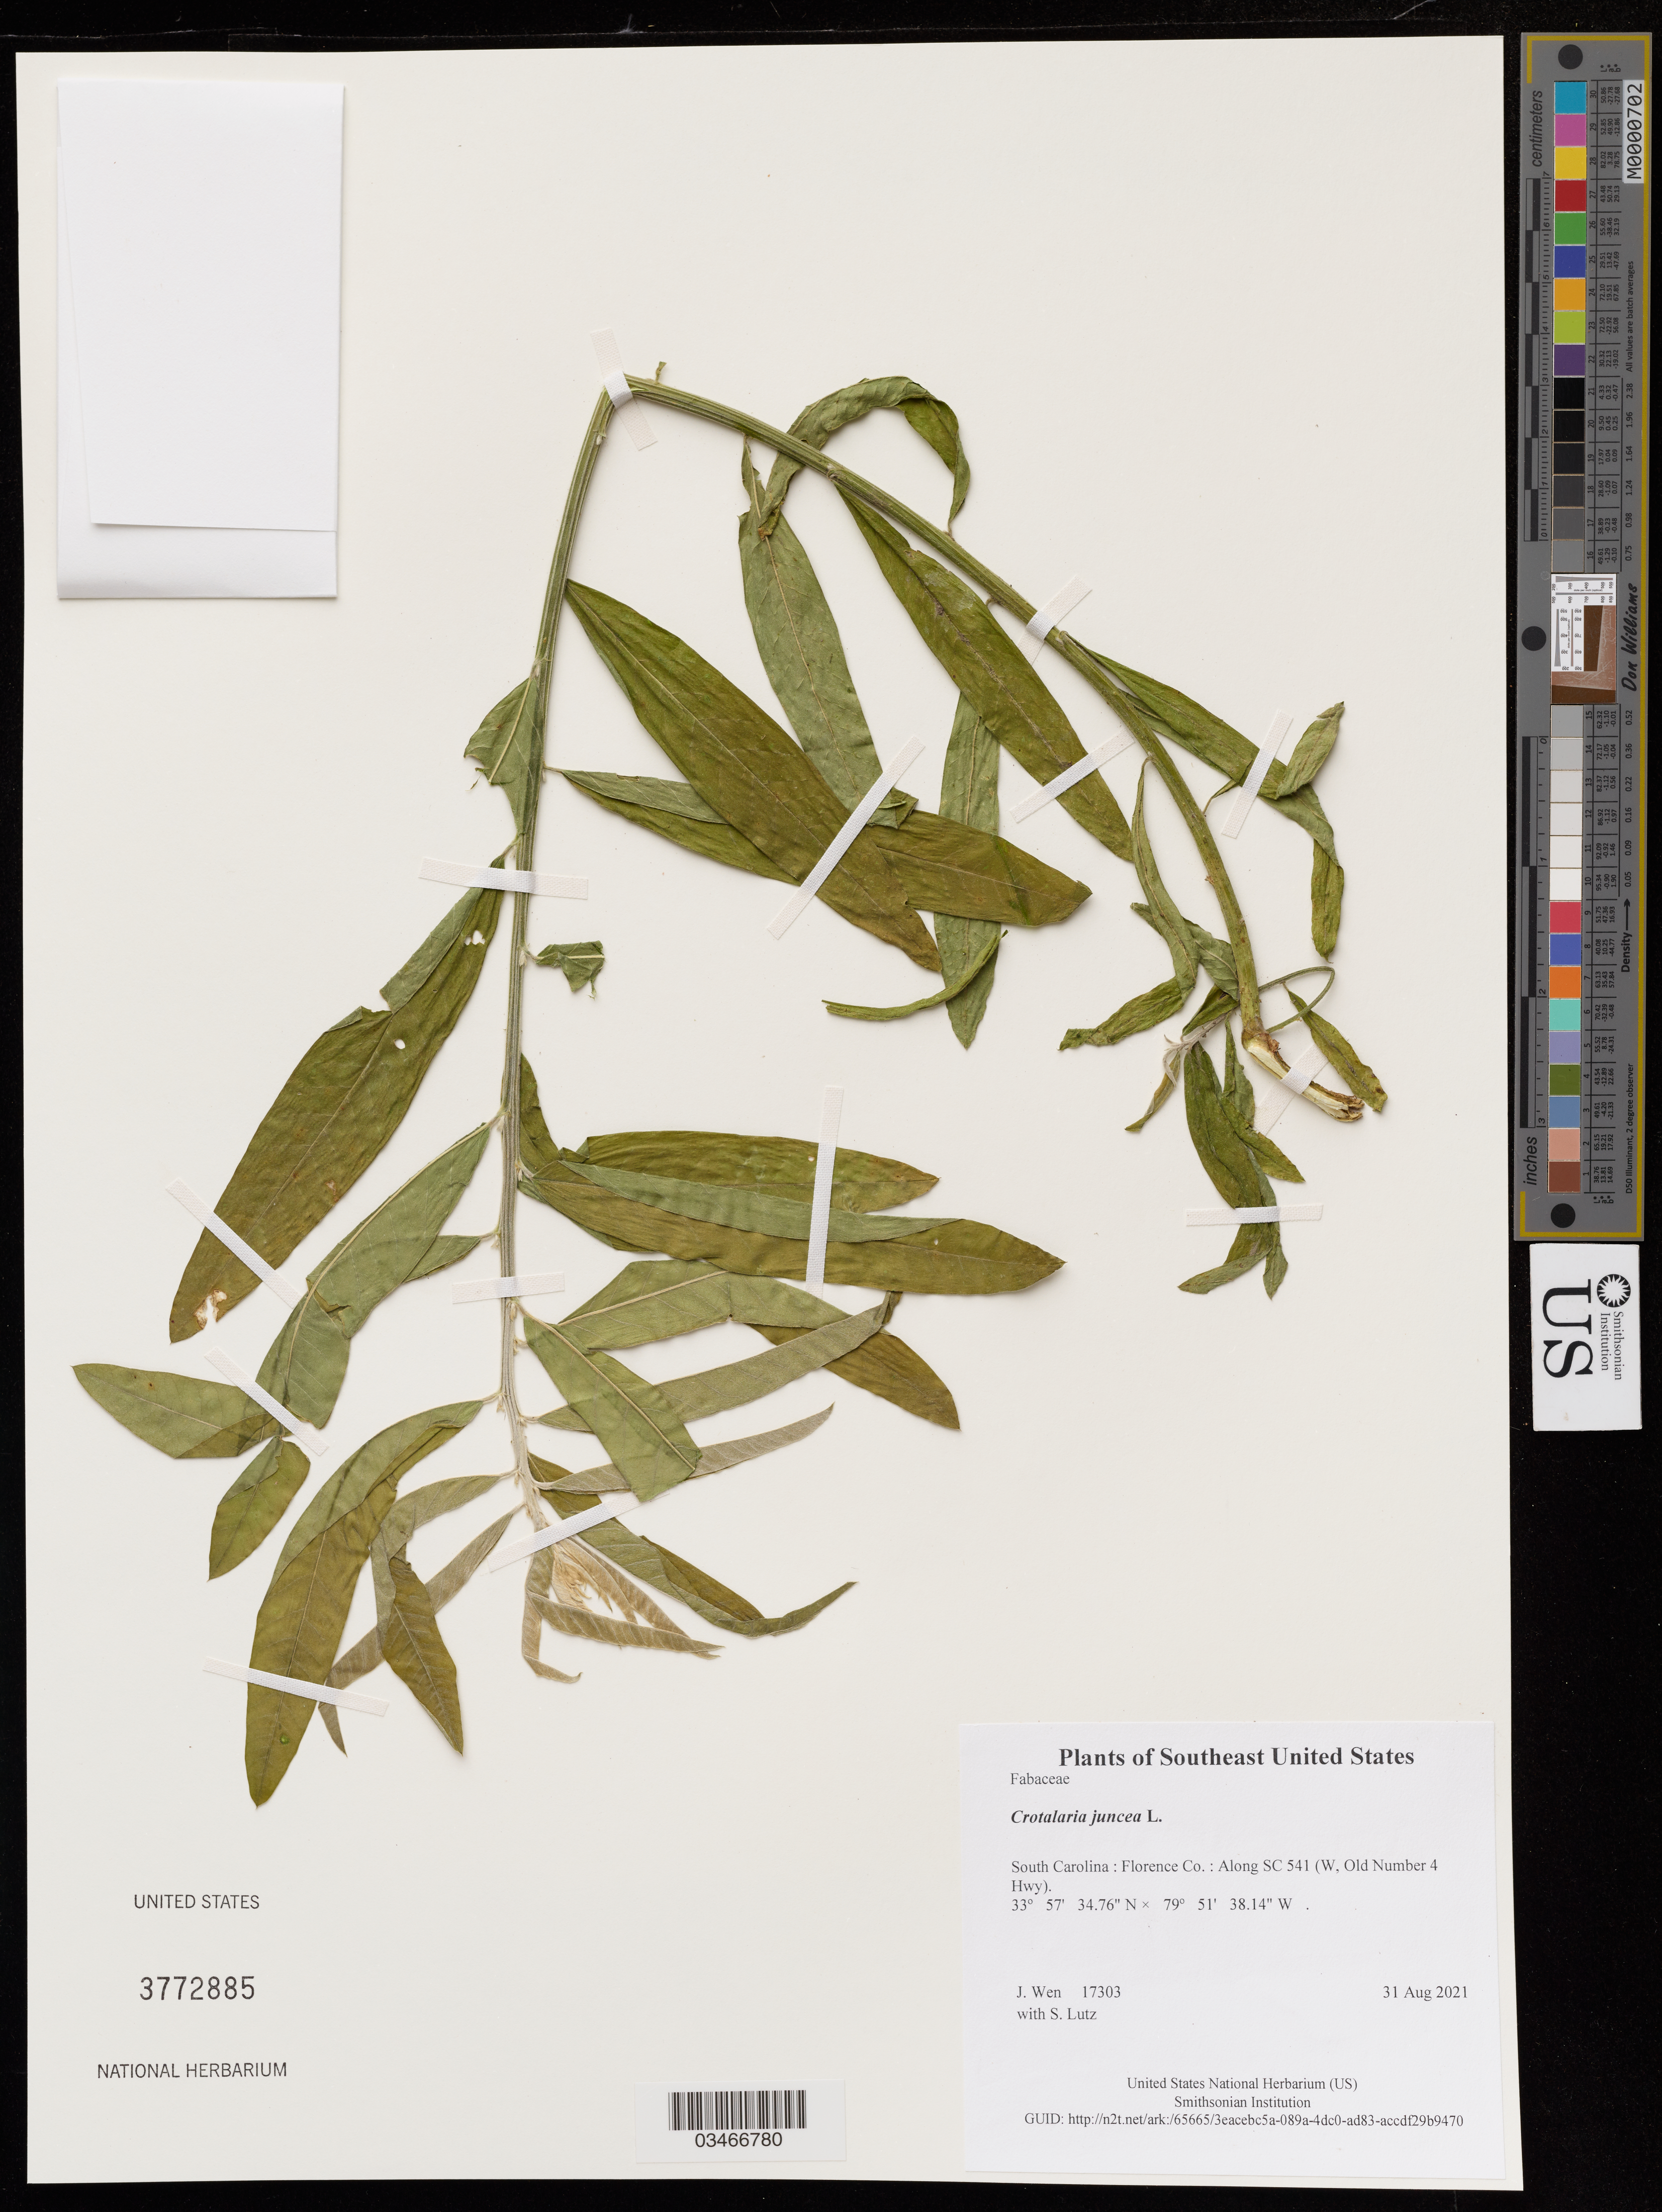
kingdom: Plantae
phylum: Tracheophyta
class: Magnoliopsida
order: Fabales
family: Fabaceae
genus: Crotalaria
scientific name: Crotalaria juncea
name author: L.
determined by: Wen, Jun, (BOT), Smithsonian Institution - National Museum of Natural History (UNITED STATES)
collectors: J. Wen & S. Lutz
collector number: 17303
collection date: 2021-08-31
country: United States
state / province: South Carolina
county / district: Florence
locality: Along SC 541 (W, Old Number 4 Hwy)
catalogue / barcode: US 3772885